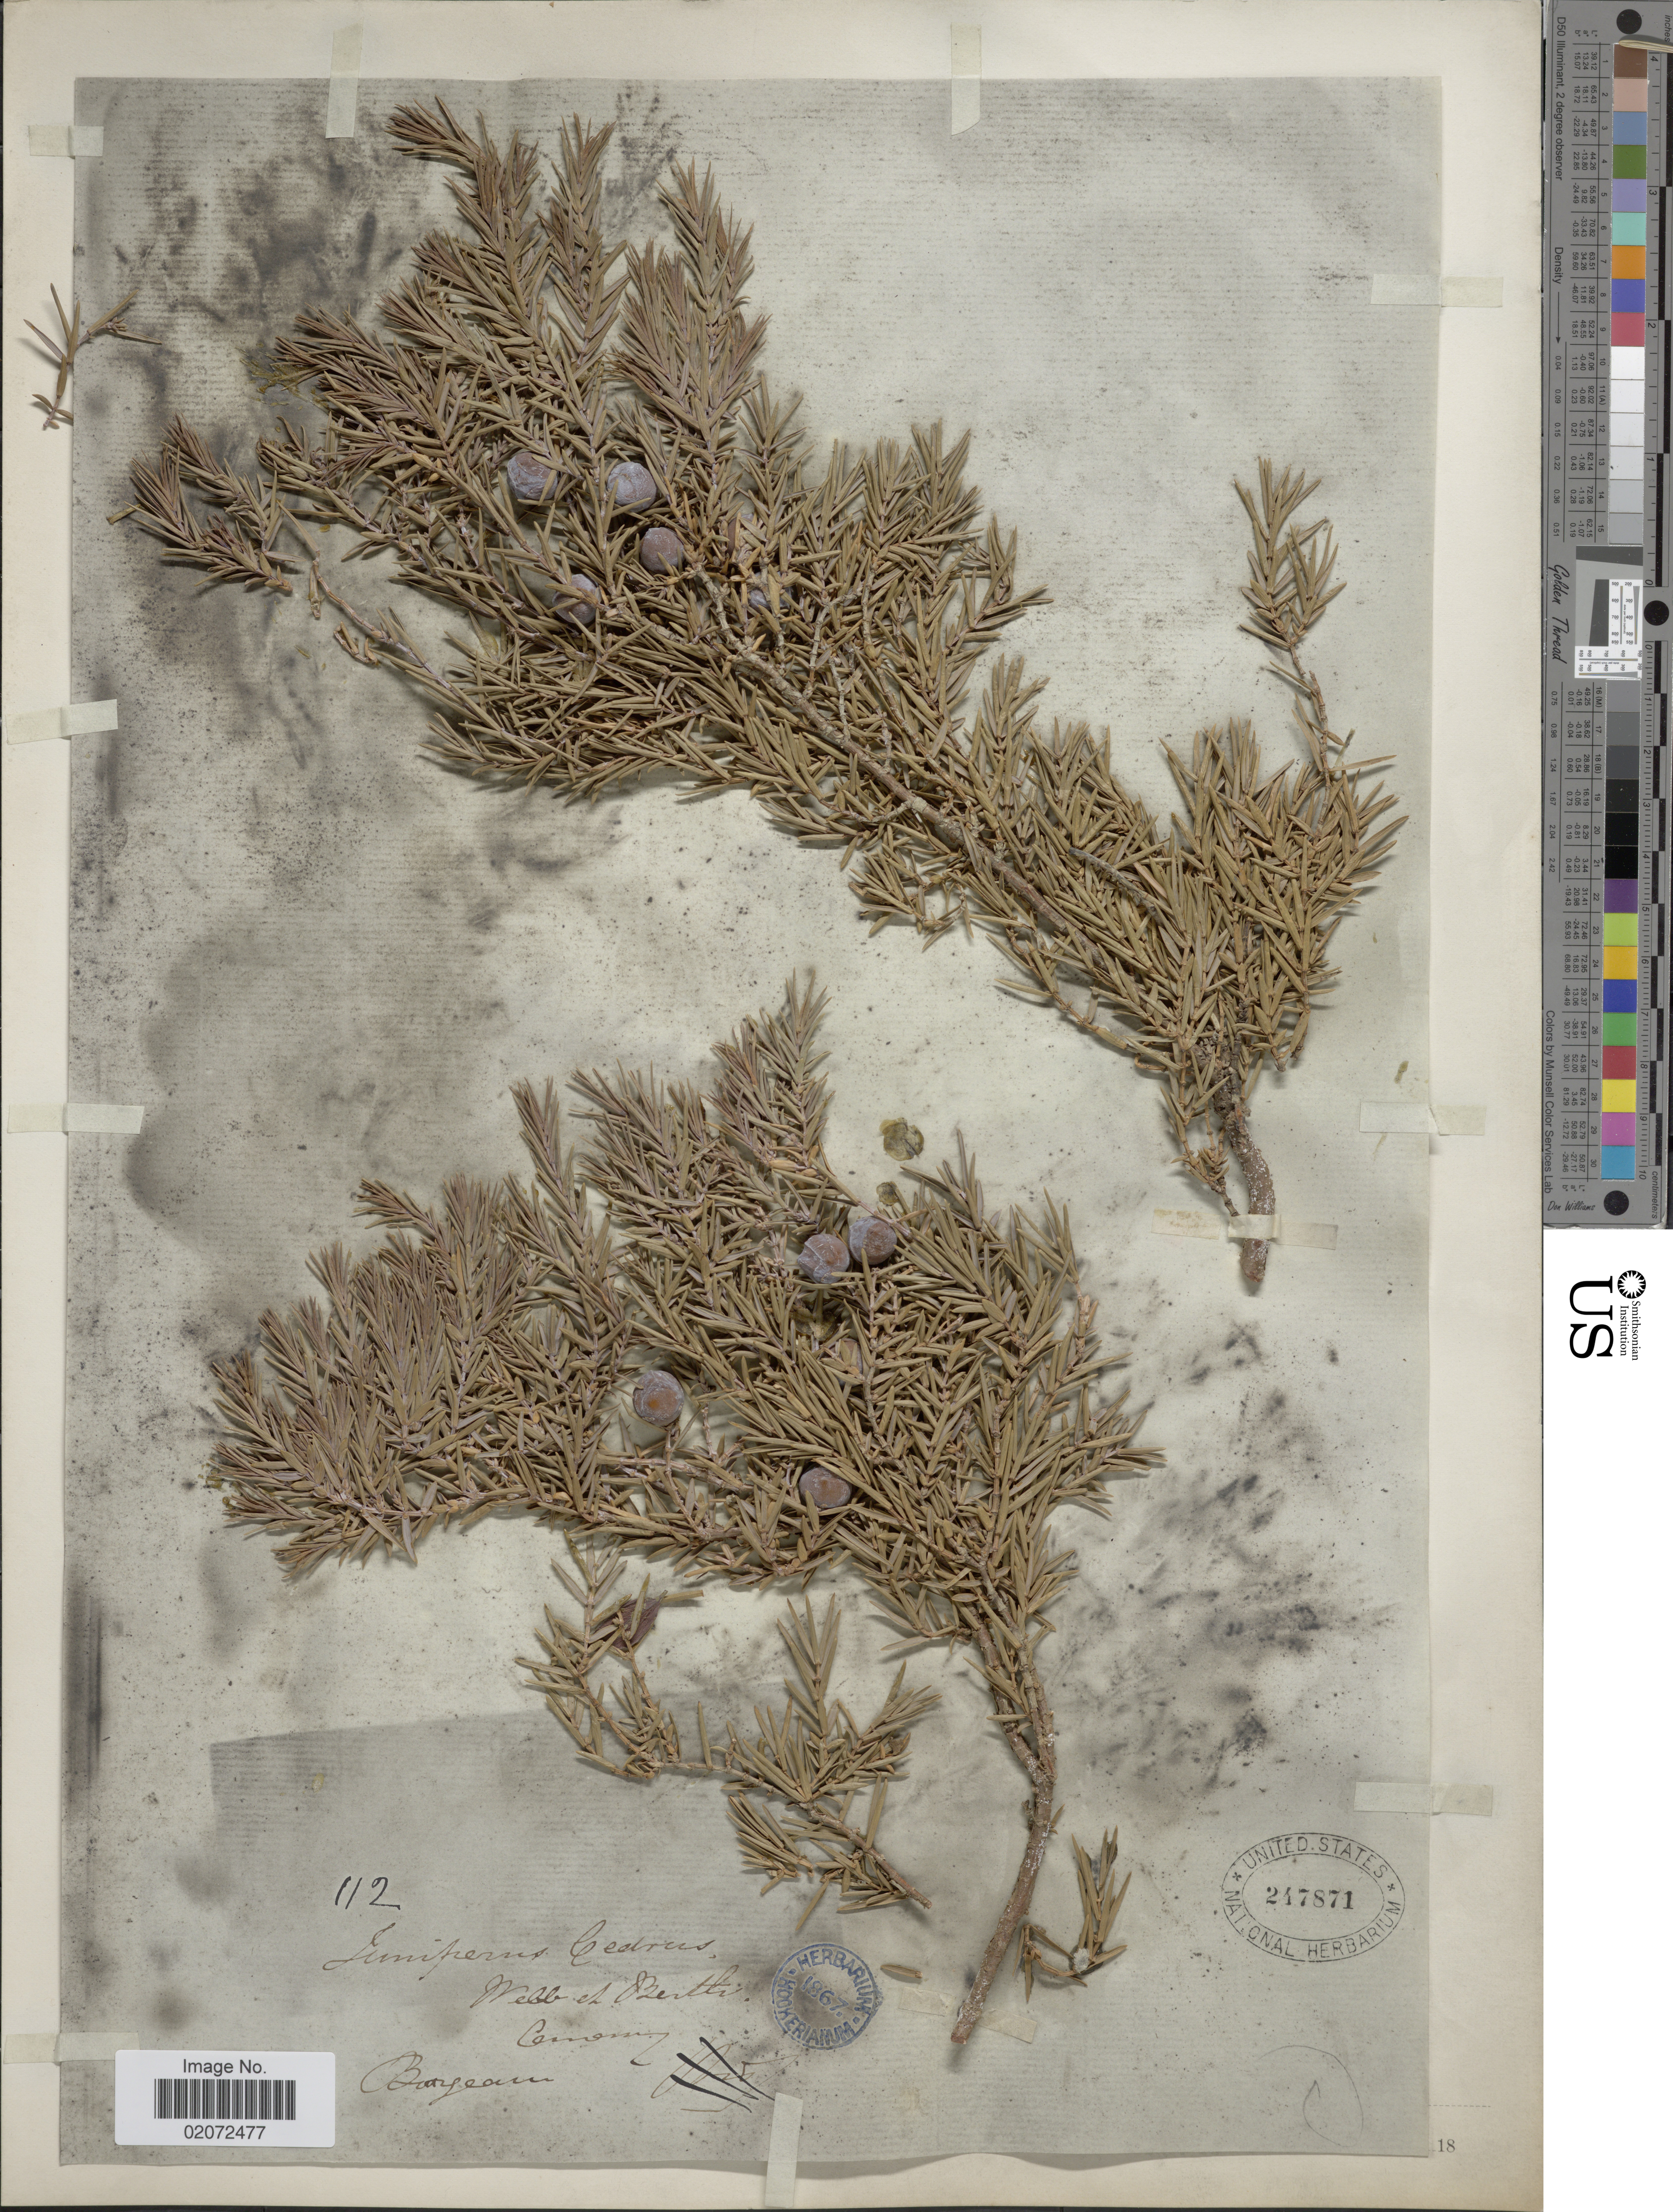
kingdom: Plantae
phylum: Tracheophyta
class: Pinopsida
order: Pinales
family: Cupressaceae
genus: Juniperus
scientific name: Juniperus californica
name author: Carrière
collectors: -. Bourgeau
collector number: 112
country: Spain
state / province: Canarias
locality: Canary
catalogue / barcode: US 247871